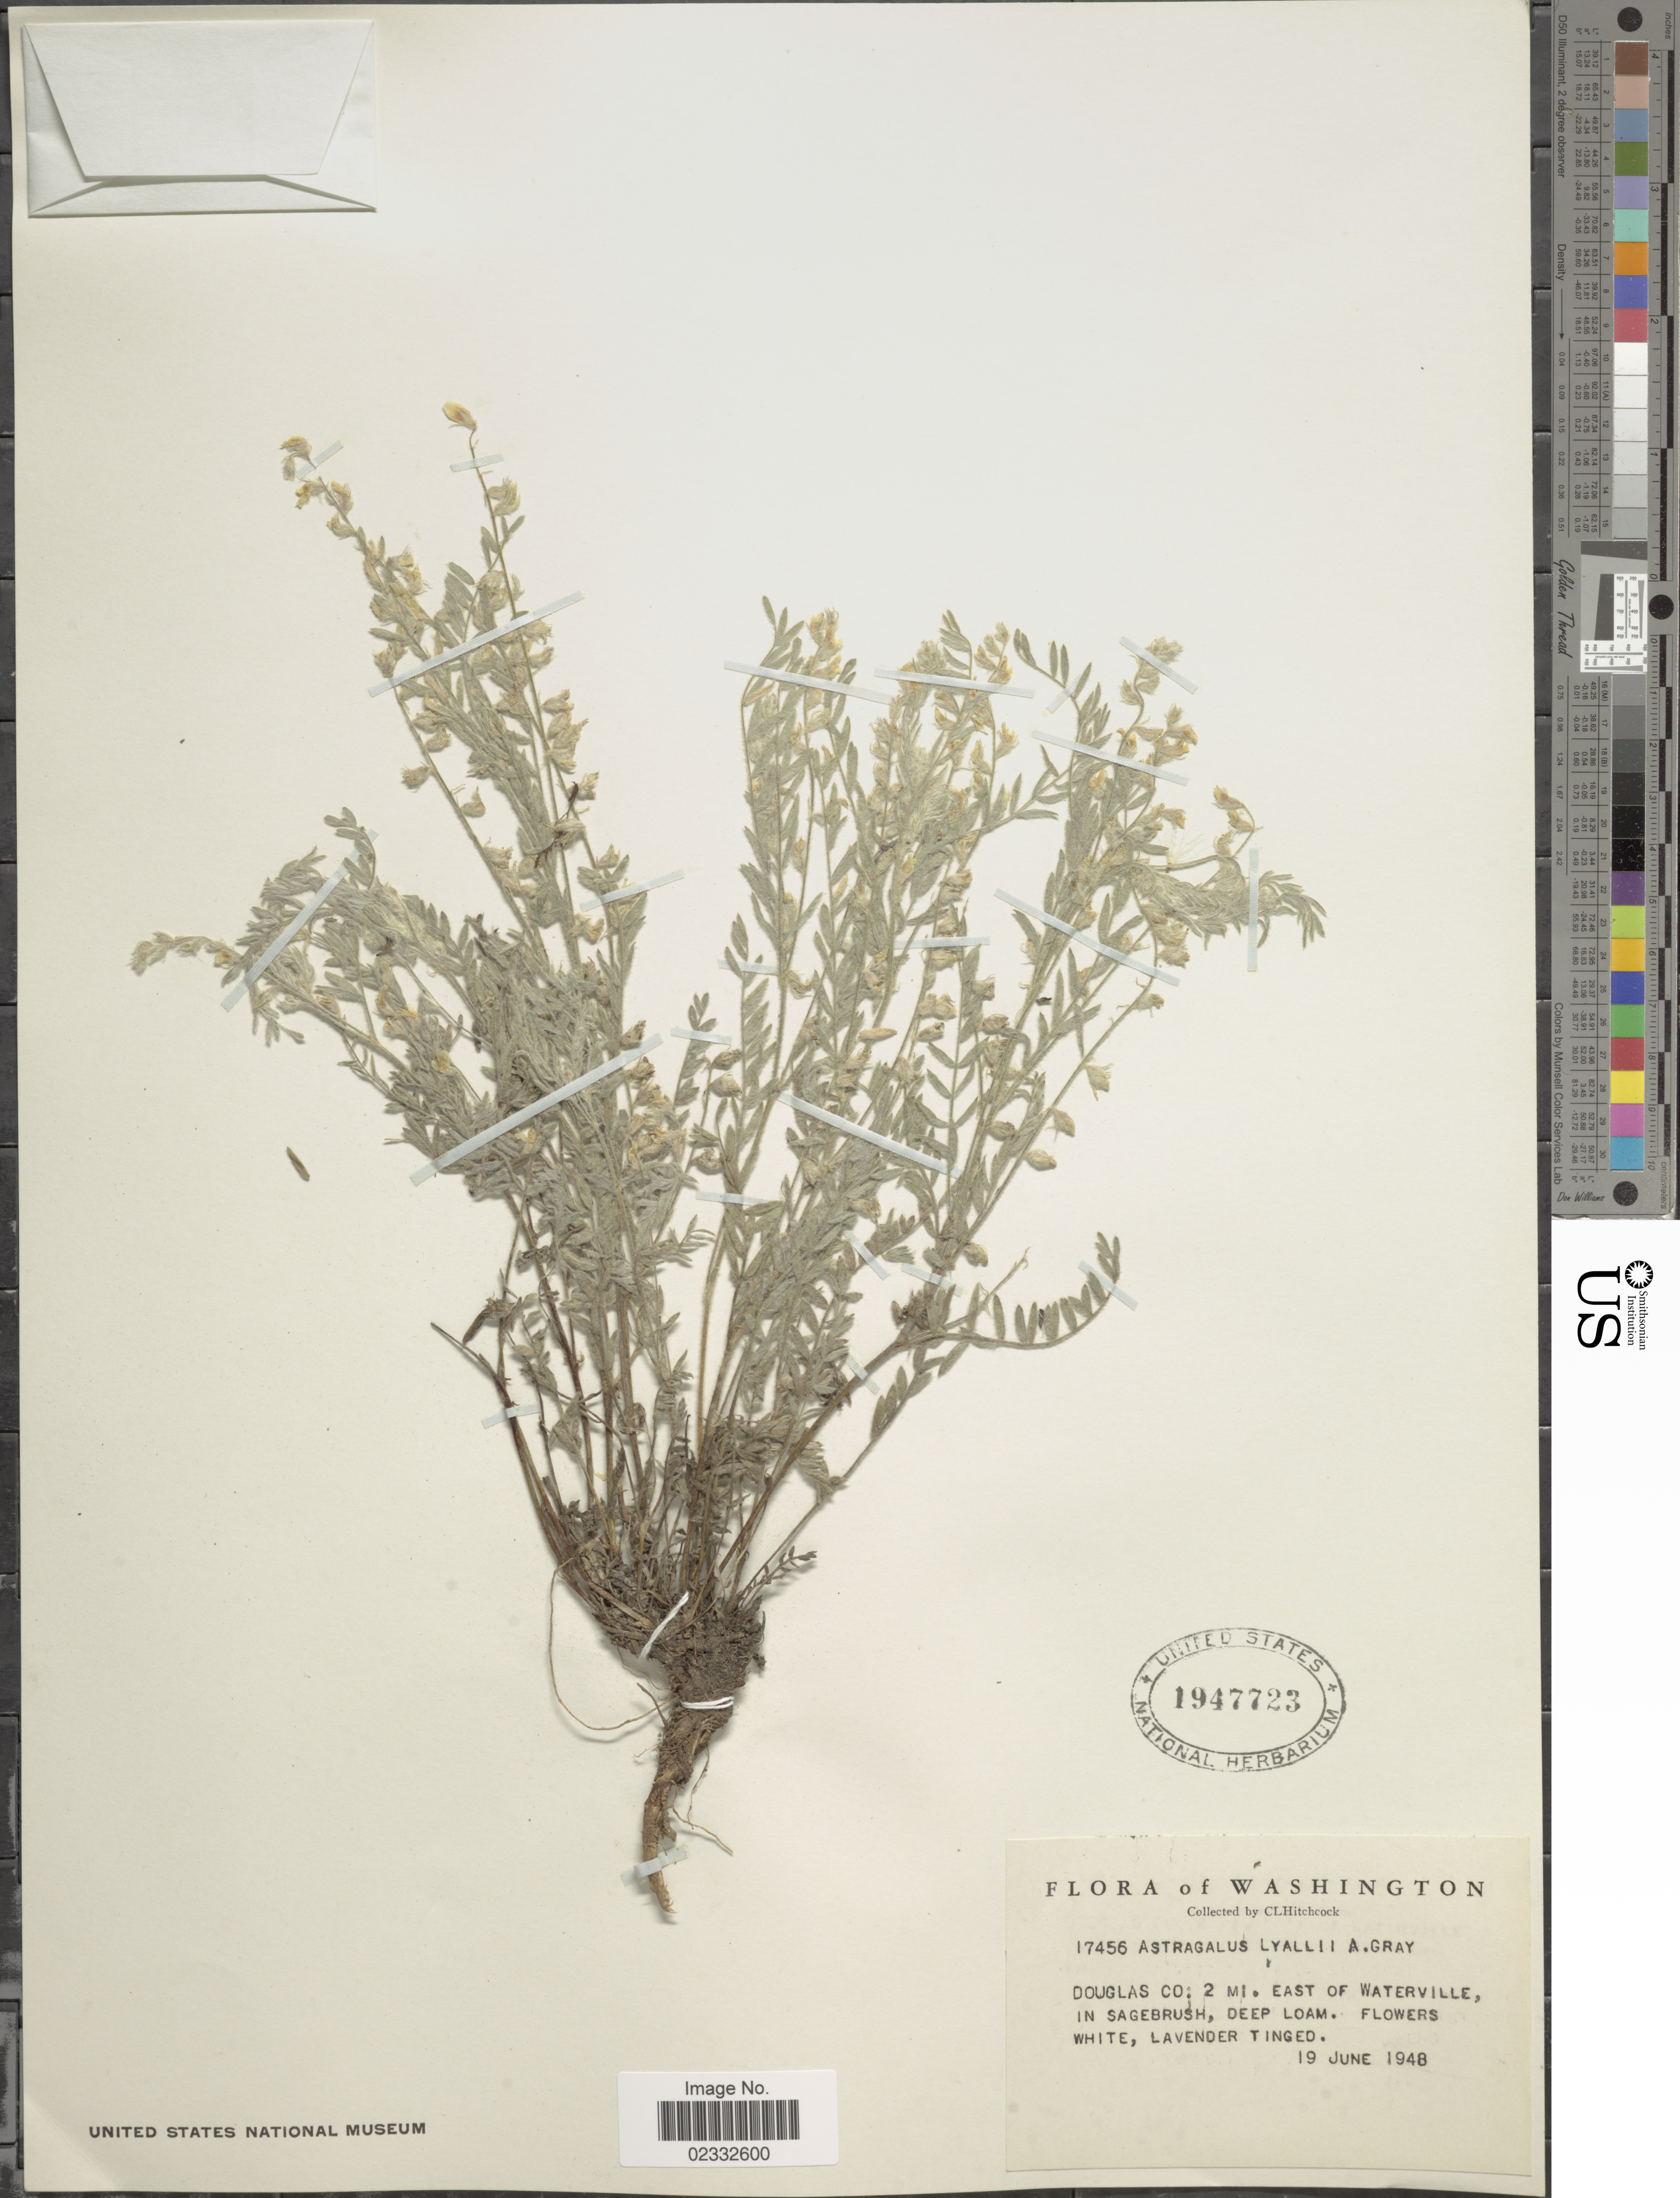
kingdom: Plantae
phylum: Tracheophyta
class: Magnoliopsida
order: Fabales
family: Fabaceae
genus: Astragalus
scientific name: Astragalus lyallii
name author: A. Gray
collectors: C. L. Hitchcock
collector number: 17456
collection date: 1948-06-19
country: United States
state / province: Washington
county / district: Douglas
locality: Douglas Co: 2 mi. east of Waterville, in sagebrush, deep loam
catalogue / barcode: US 1847723